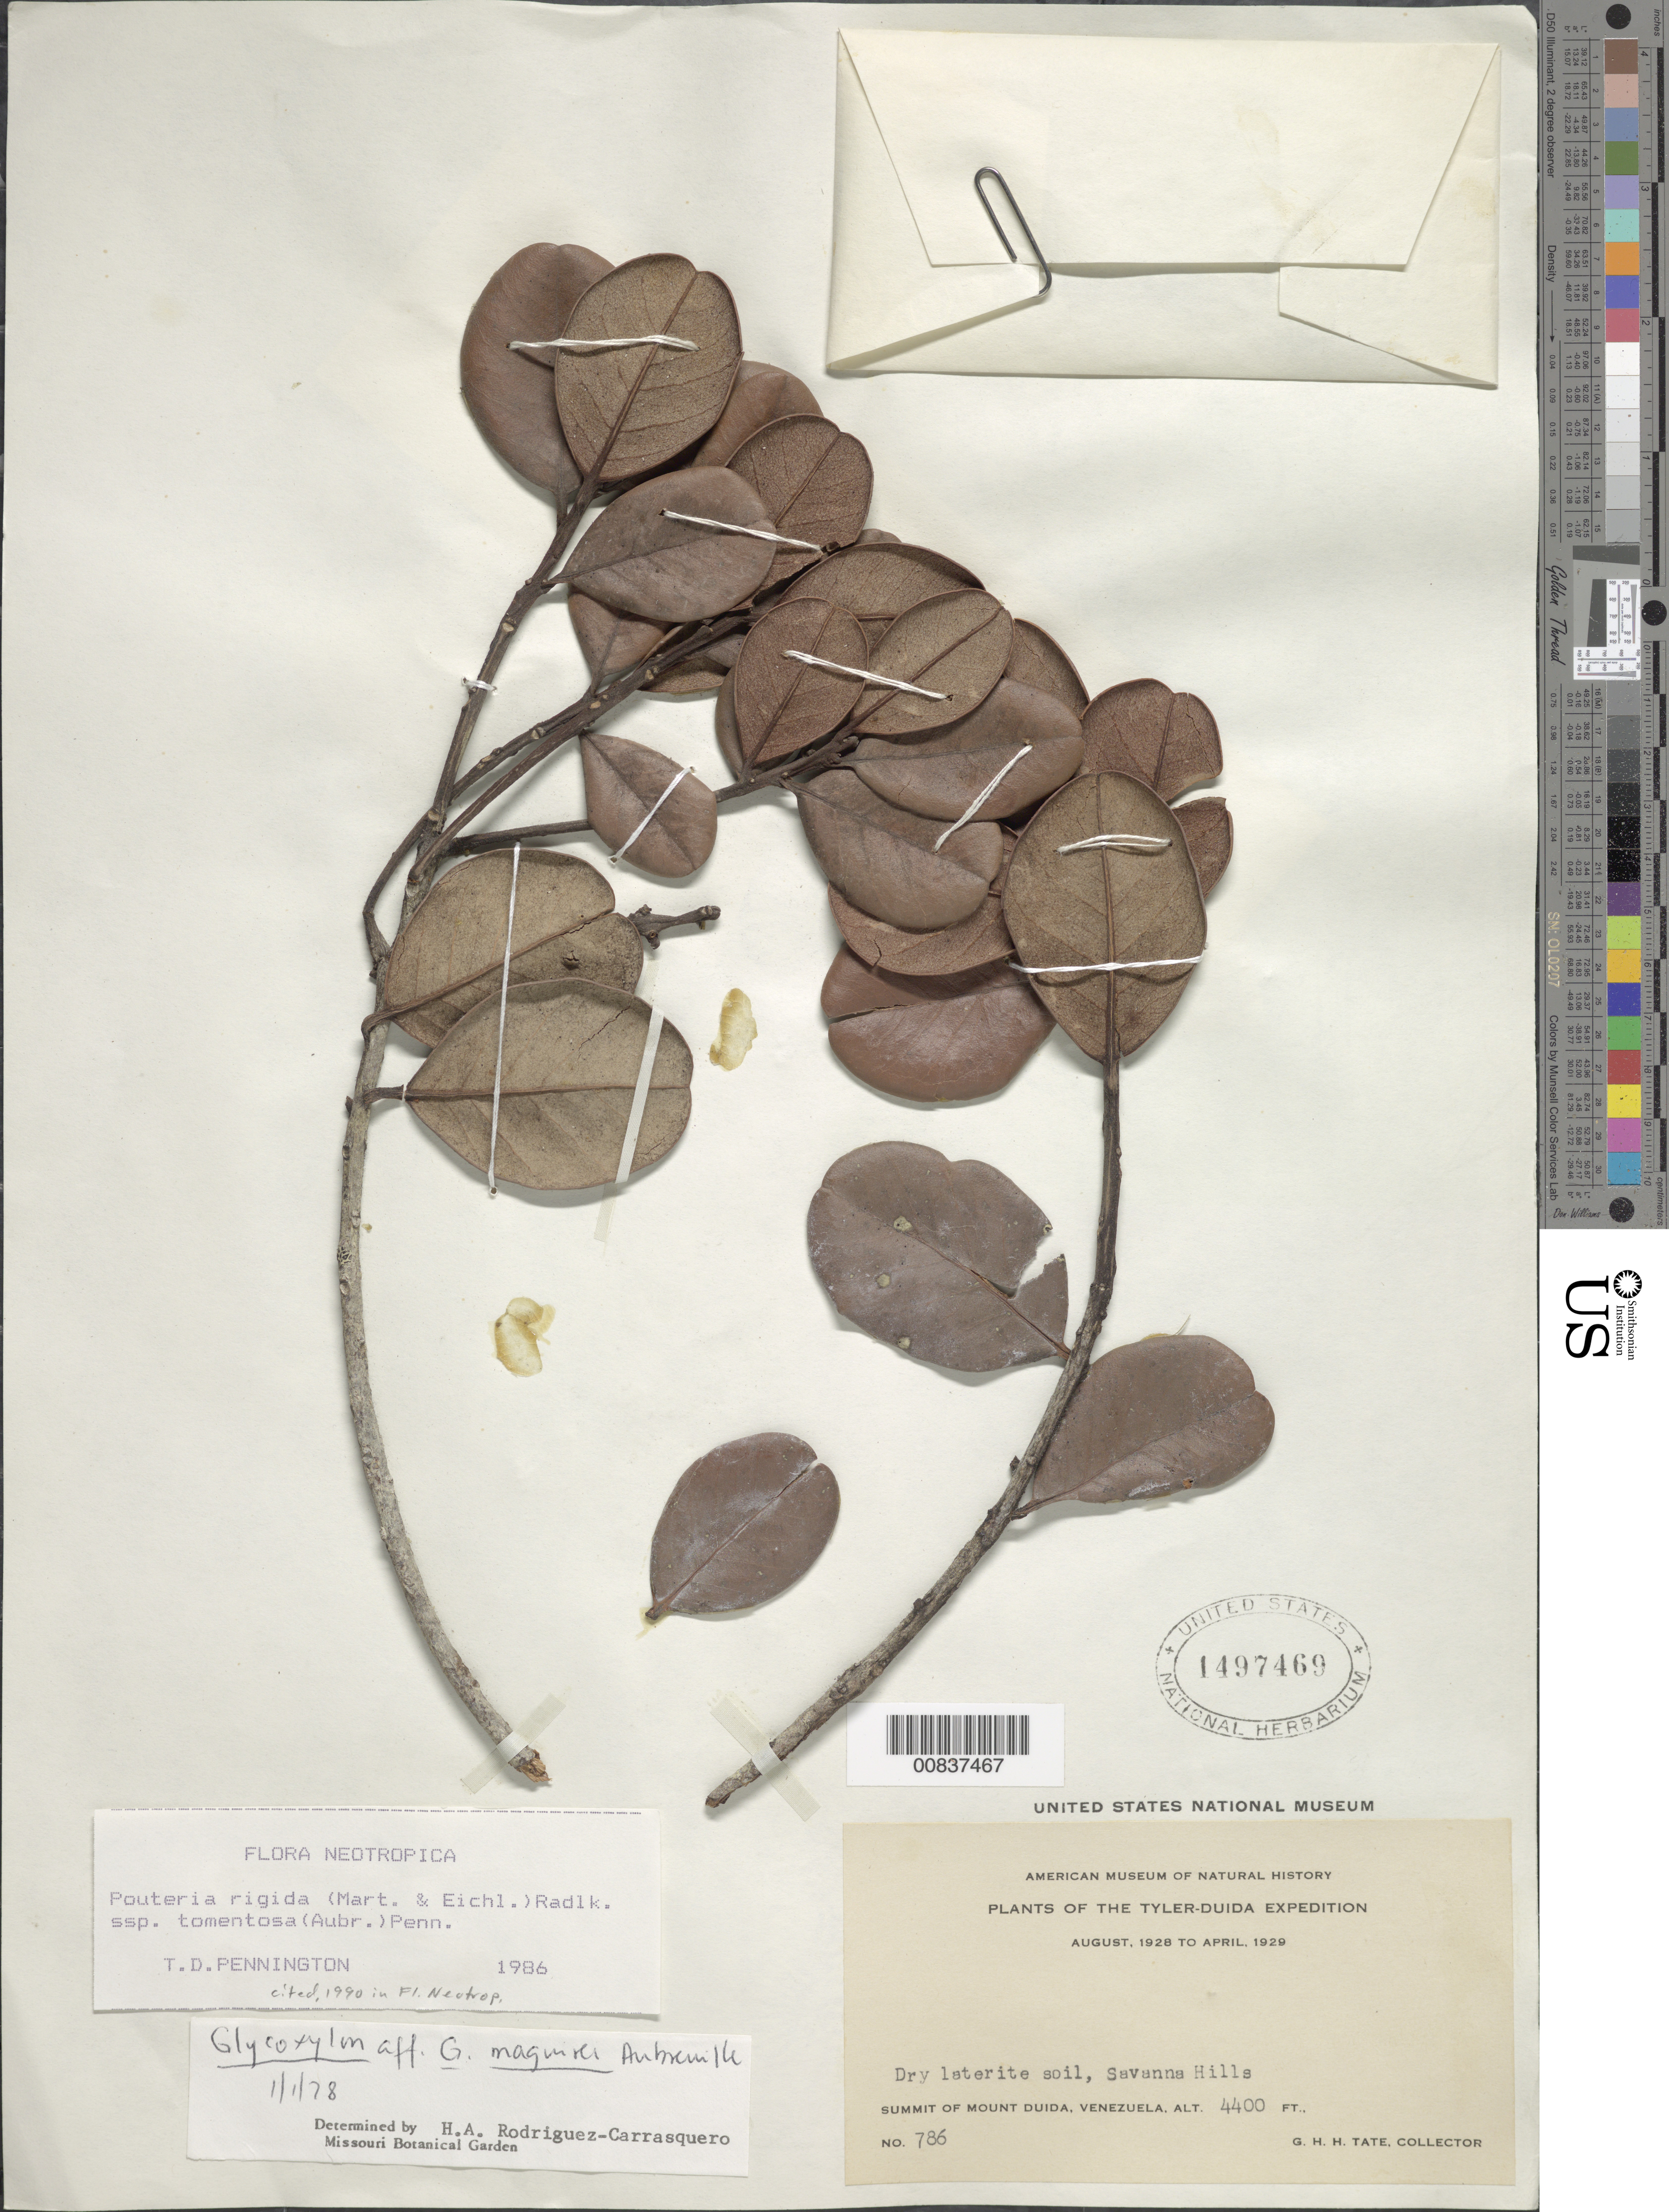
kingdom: Plantae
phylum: Tracheophyta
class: Magnoliopsida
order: Ericales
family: Sapotaceae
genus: Pouteria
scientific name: Pouteria rigida subsp. tomentosa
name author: (Aubrév.) T.D. Penn.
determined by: Pennington, T. D., (K)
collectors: G. H. H.Tate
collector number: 786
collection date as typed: Aug-28 to Apr-29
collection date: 1928-08/1929-04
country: Venezuela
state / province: Amazonas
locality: Mount Duida, summit, savanna hills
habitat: Dry laterite soil, Savanna Hills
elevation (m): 1341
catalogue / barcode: US 1497469